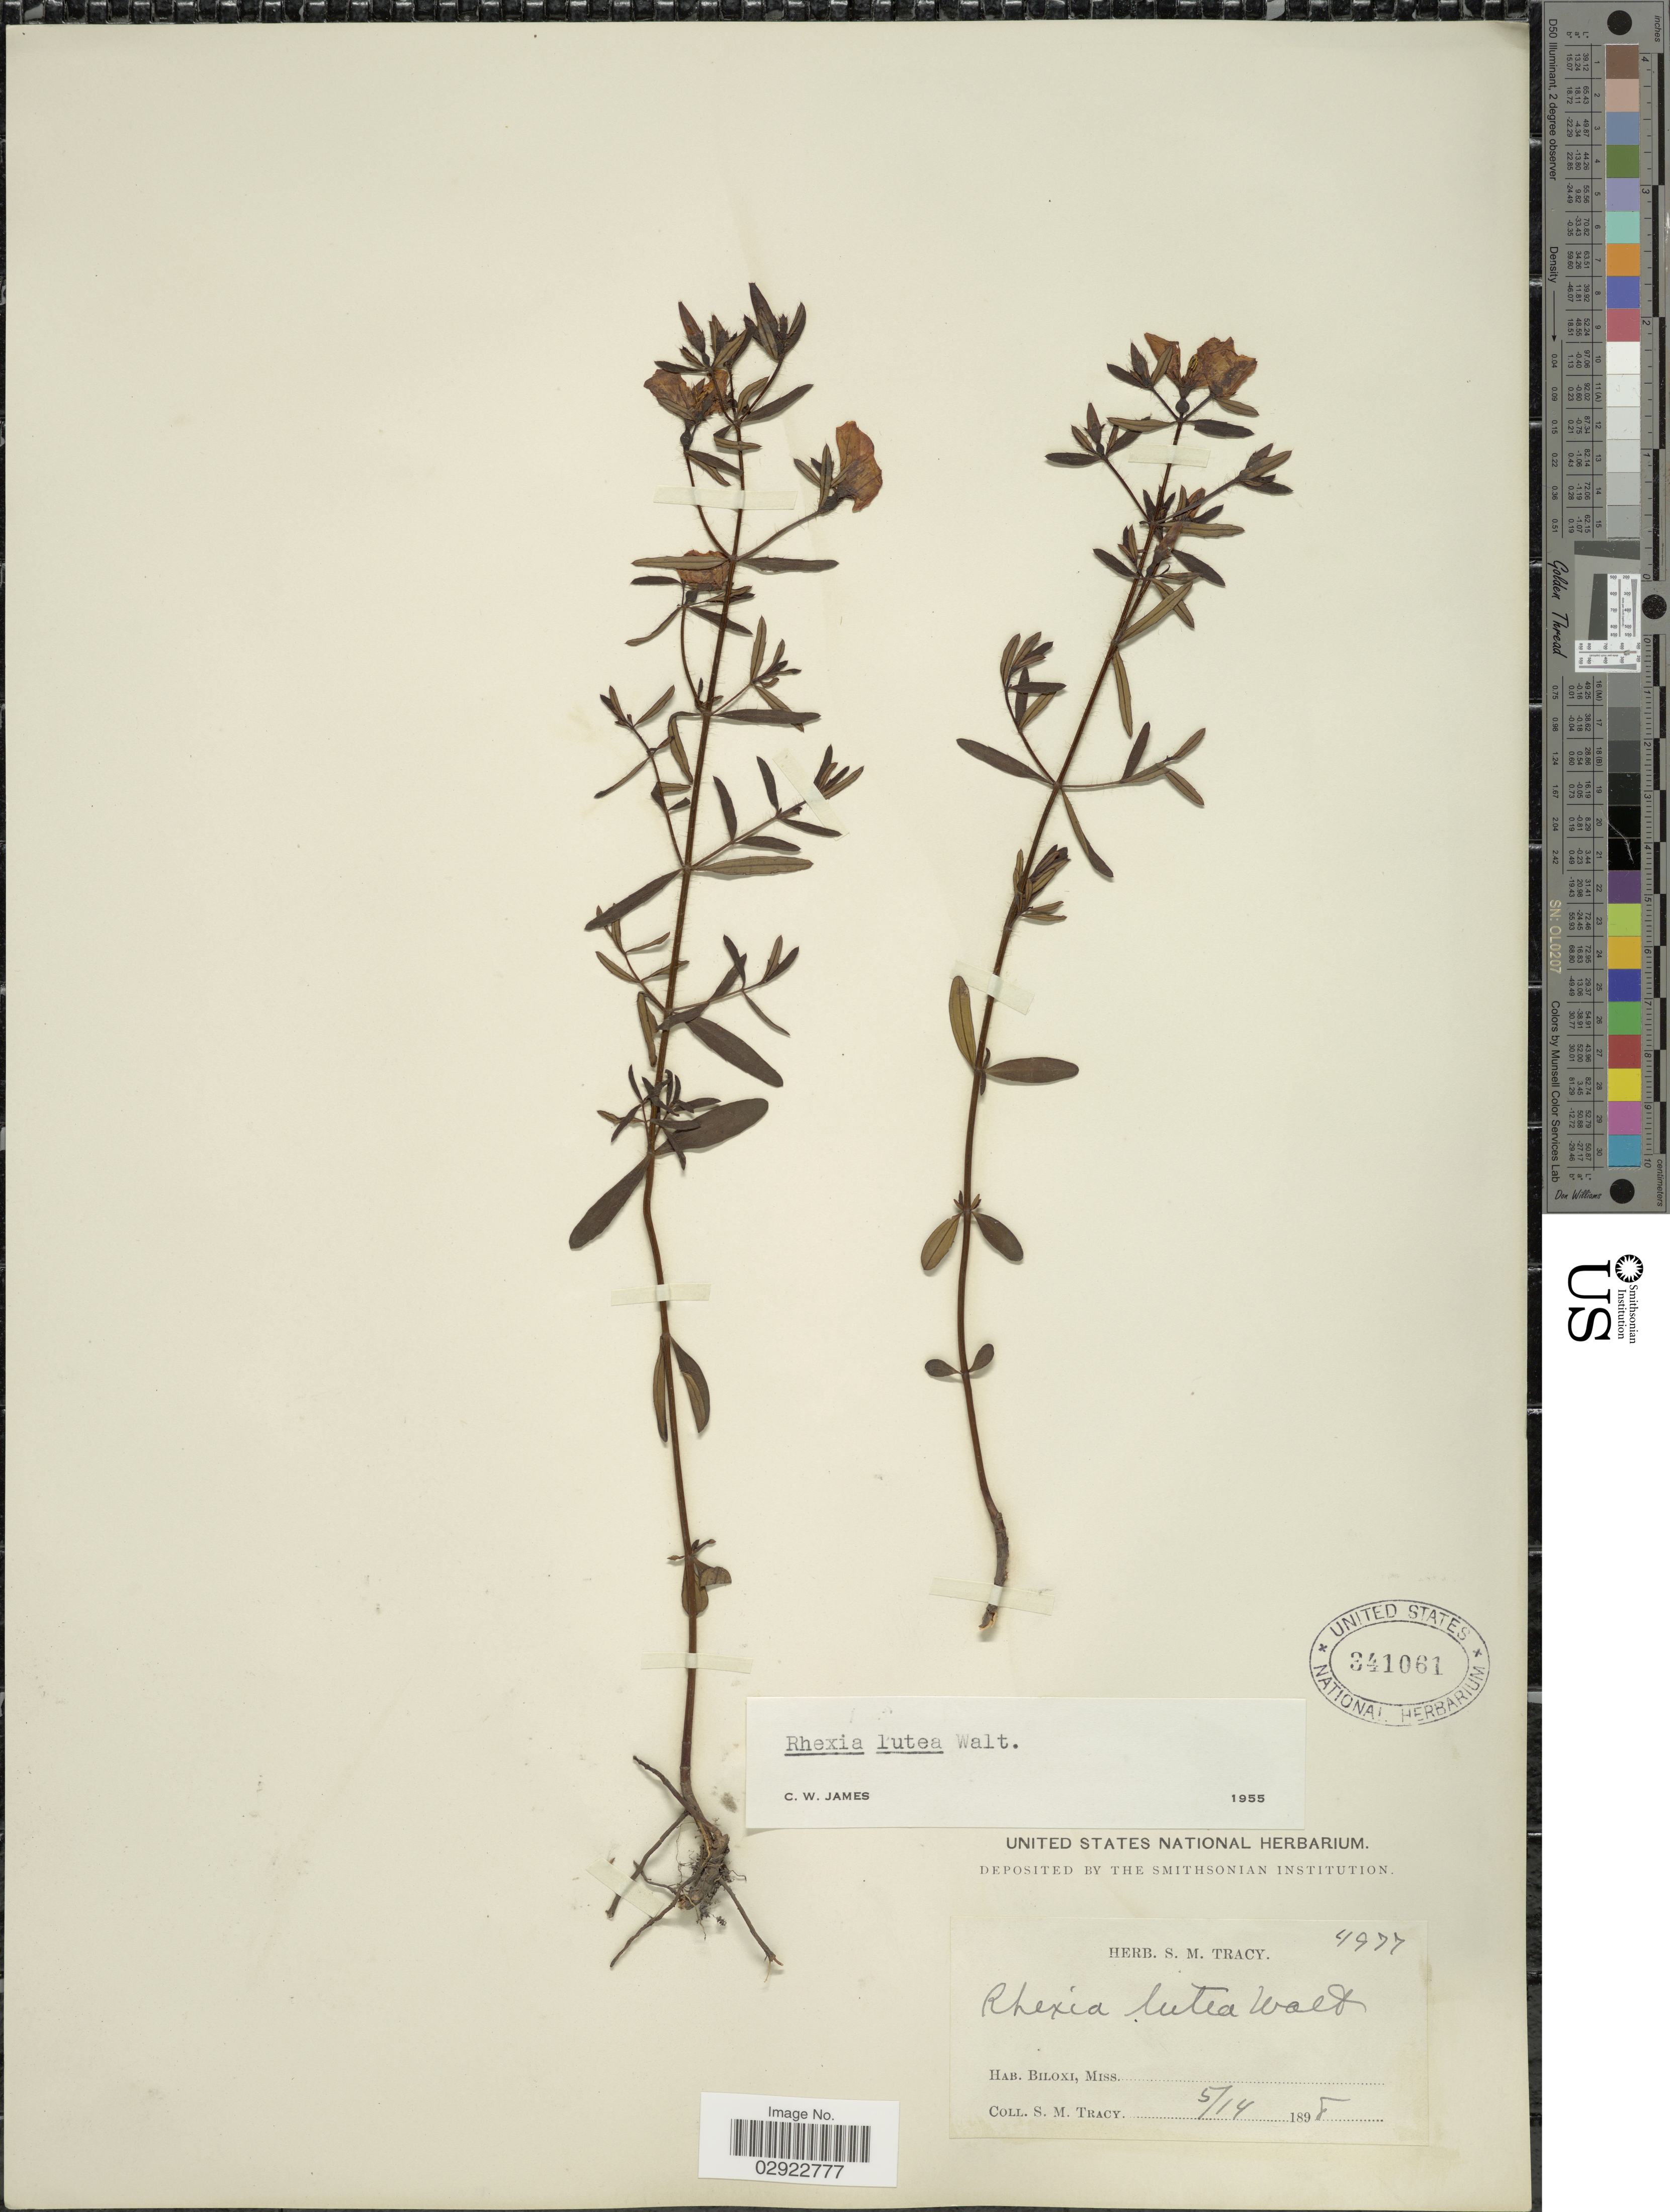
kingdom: Plantae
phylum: Tracheophyta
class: Magnoliopsida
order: Myrtales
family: Melastomataceae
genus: Rhexia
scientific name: Rhexia lutea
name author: Walter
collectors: S. M. Tracy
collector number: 4977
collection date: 1898-05-14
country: United States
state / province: Mississippi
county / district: Harrison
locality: Biloxi.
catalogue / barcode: US 341061